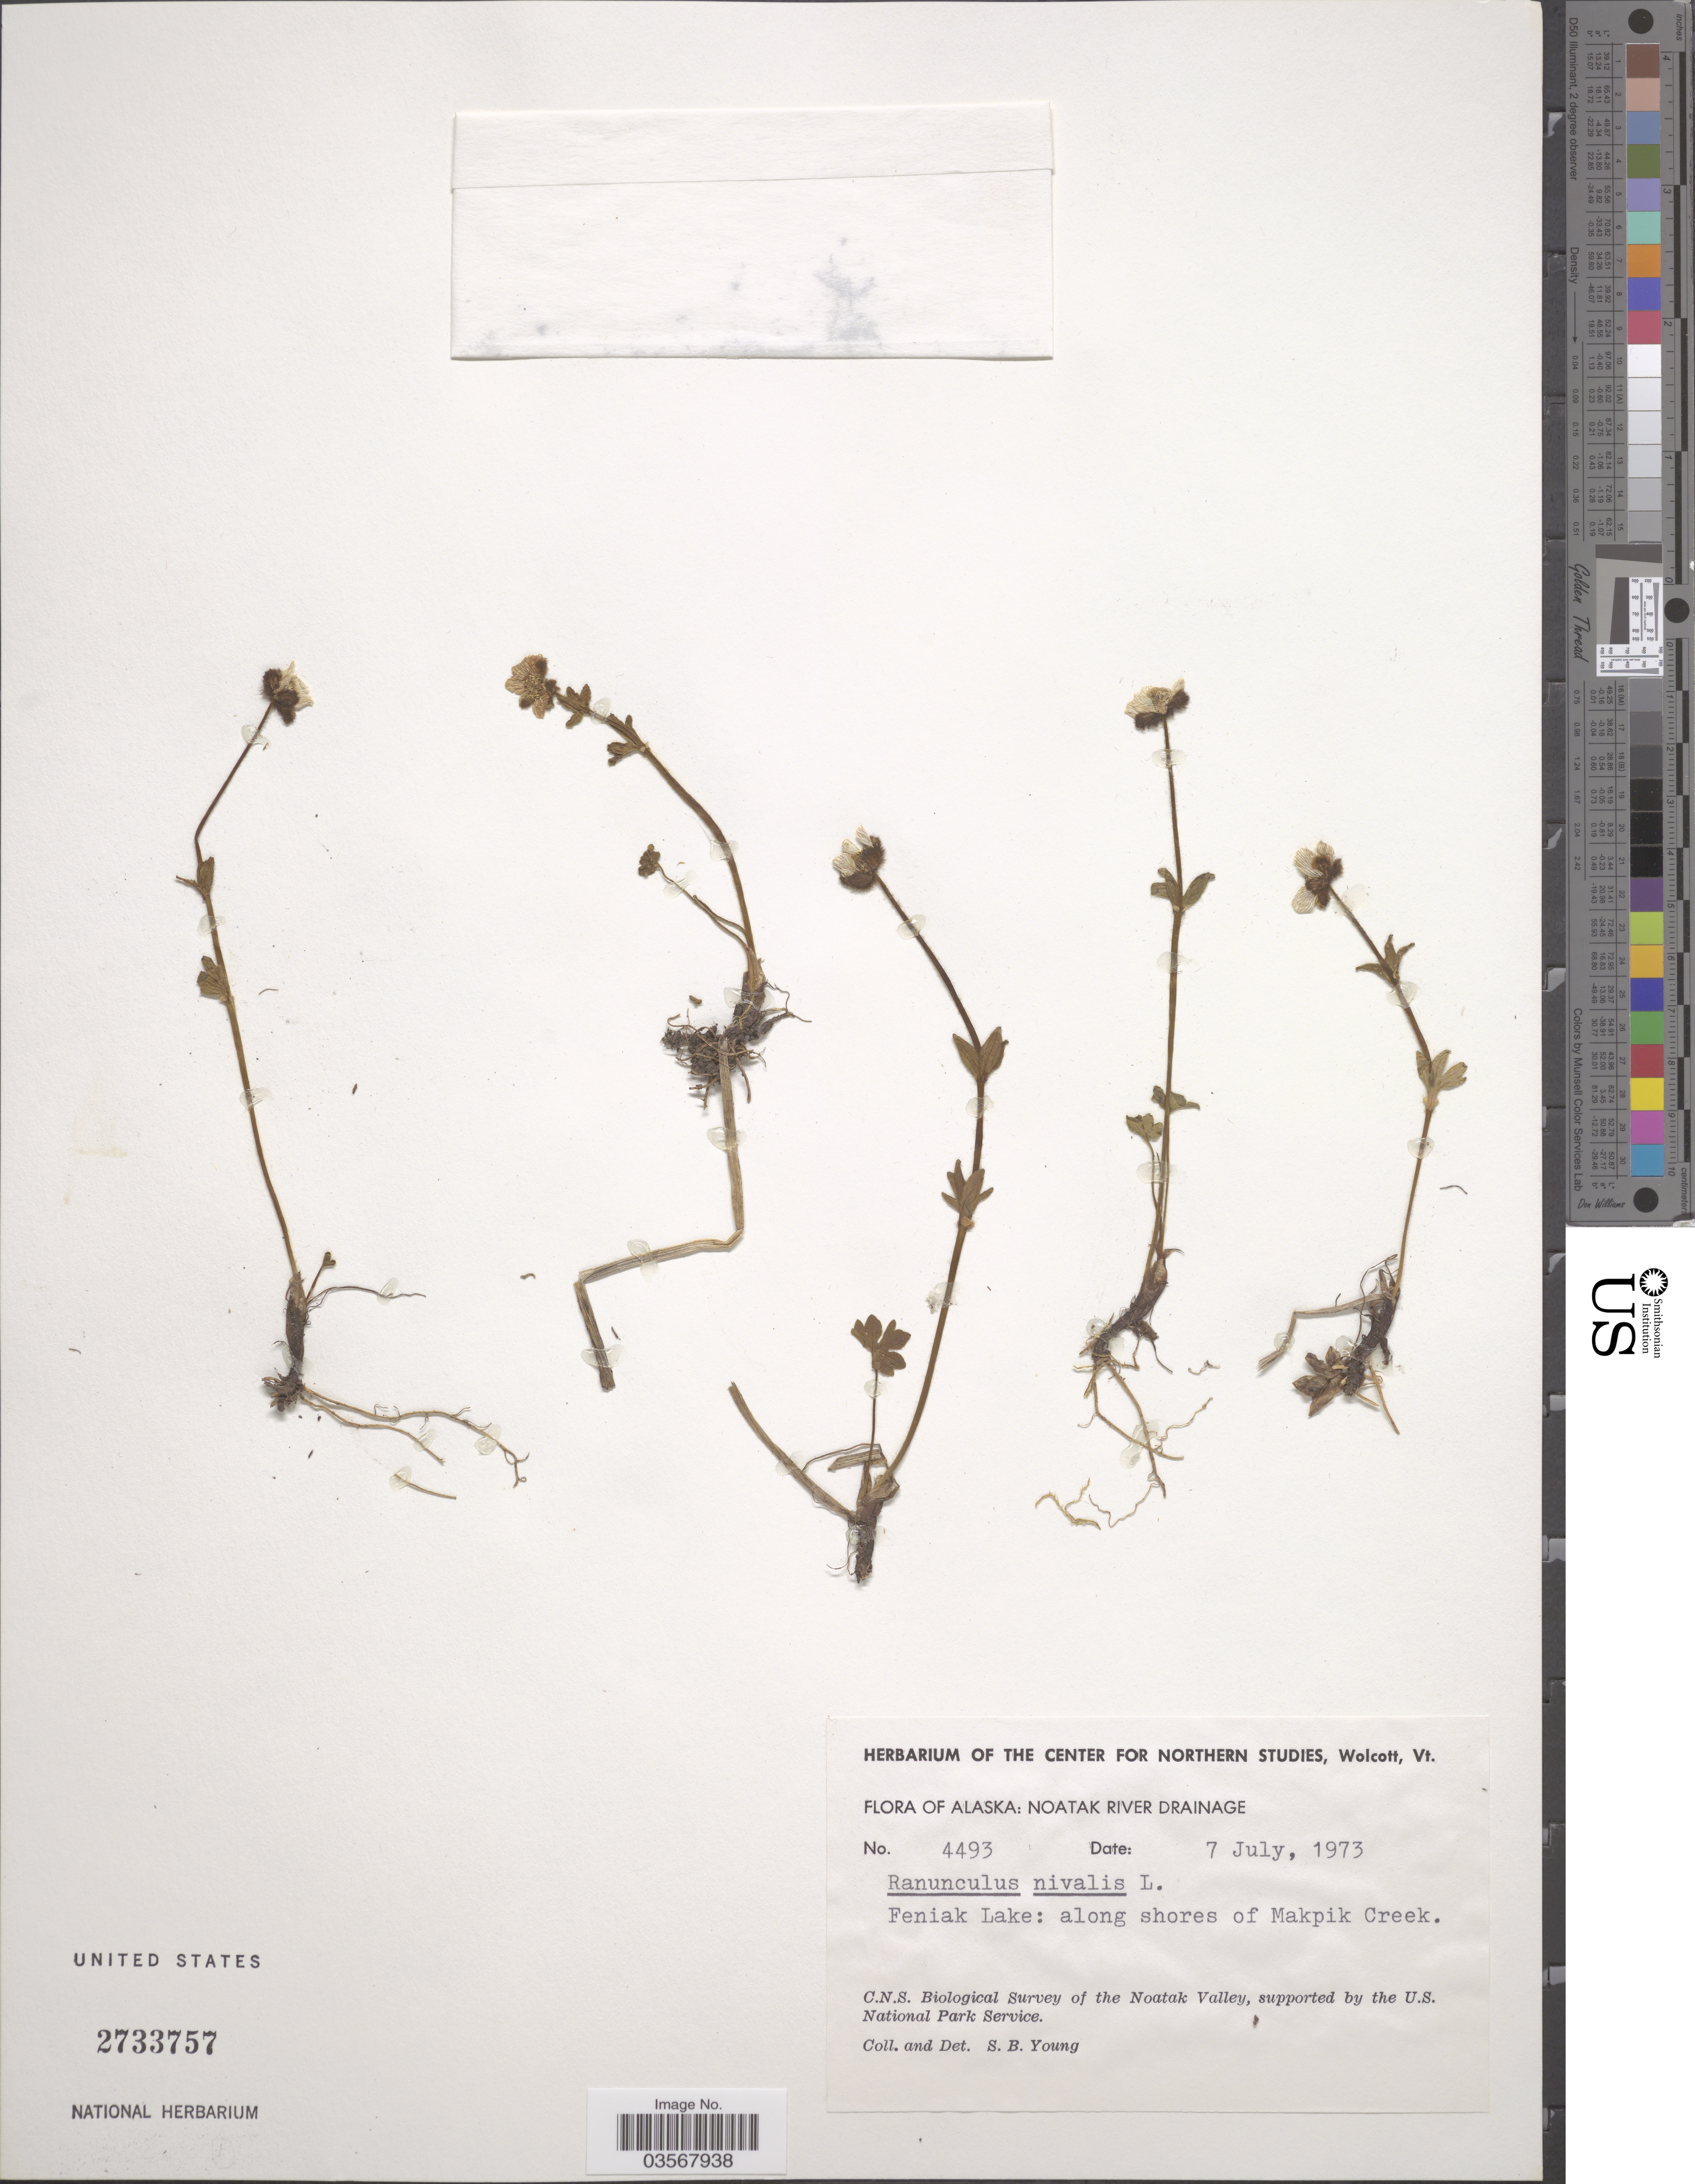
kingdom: Plantae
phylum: Tracheophyta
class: Magnoliopsida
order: Ranunculales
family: Ranunculaceae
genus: Ranunculus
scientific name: Ranunculus nivalis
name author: L.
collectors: S. Young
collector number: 4493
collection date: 1973-07-07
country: United States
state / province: Alaska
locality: Noatak River Drainage. Feniak Lake: along shores of Makpik Creek. Noatak Valley. [unsure placement]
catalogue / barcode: US 2733757